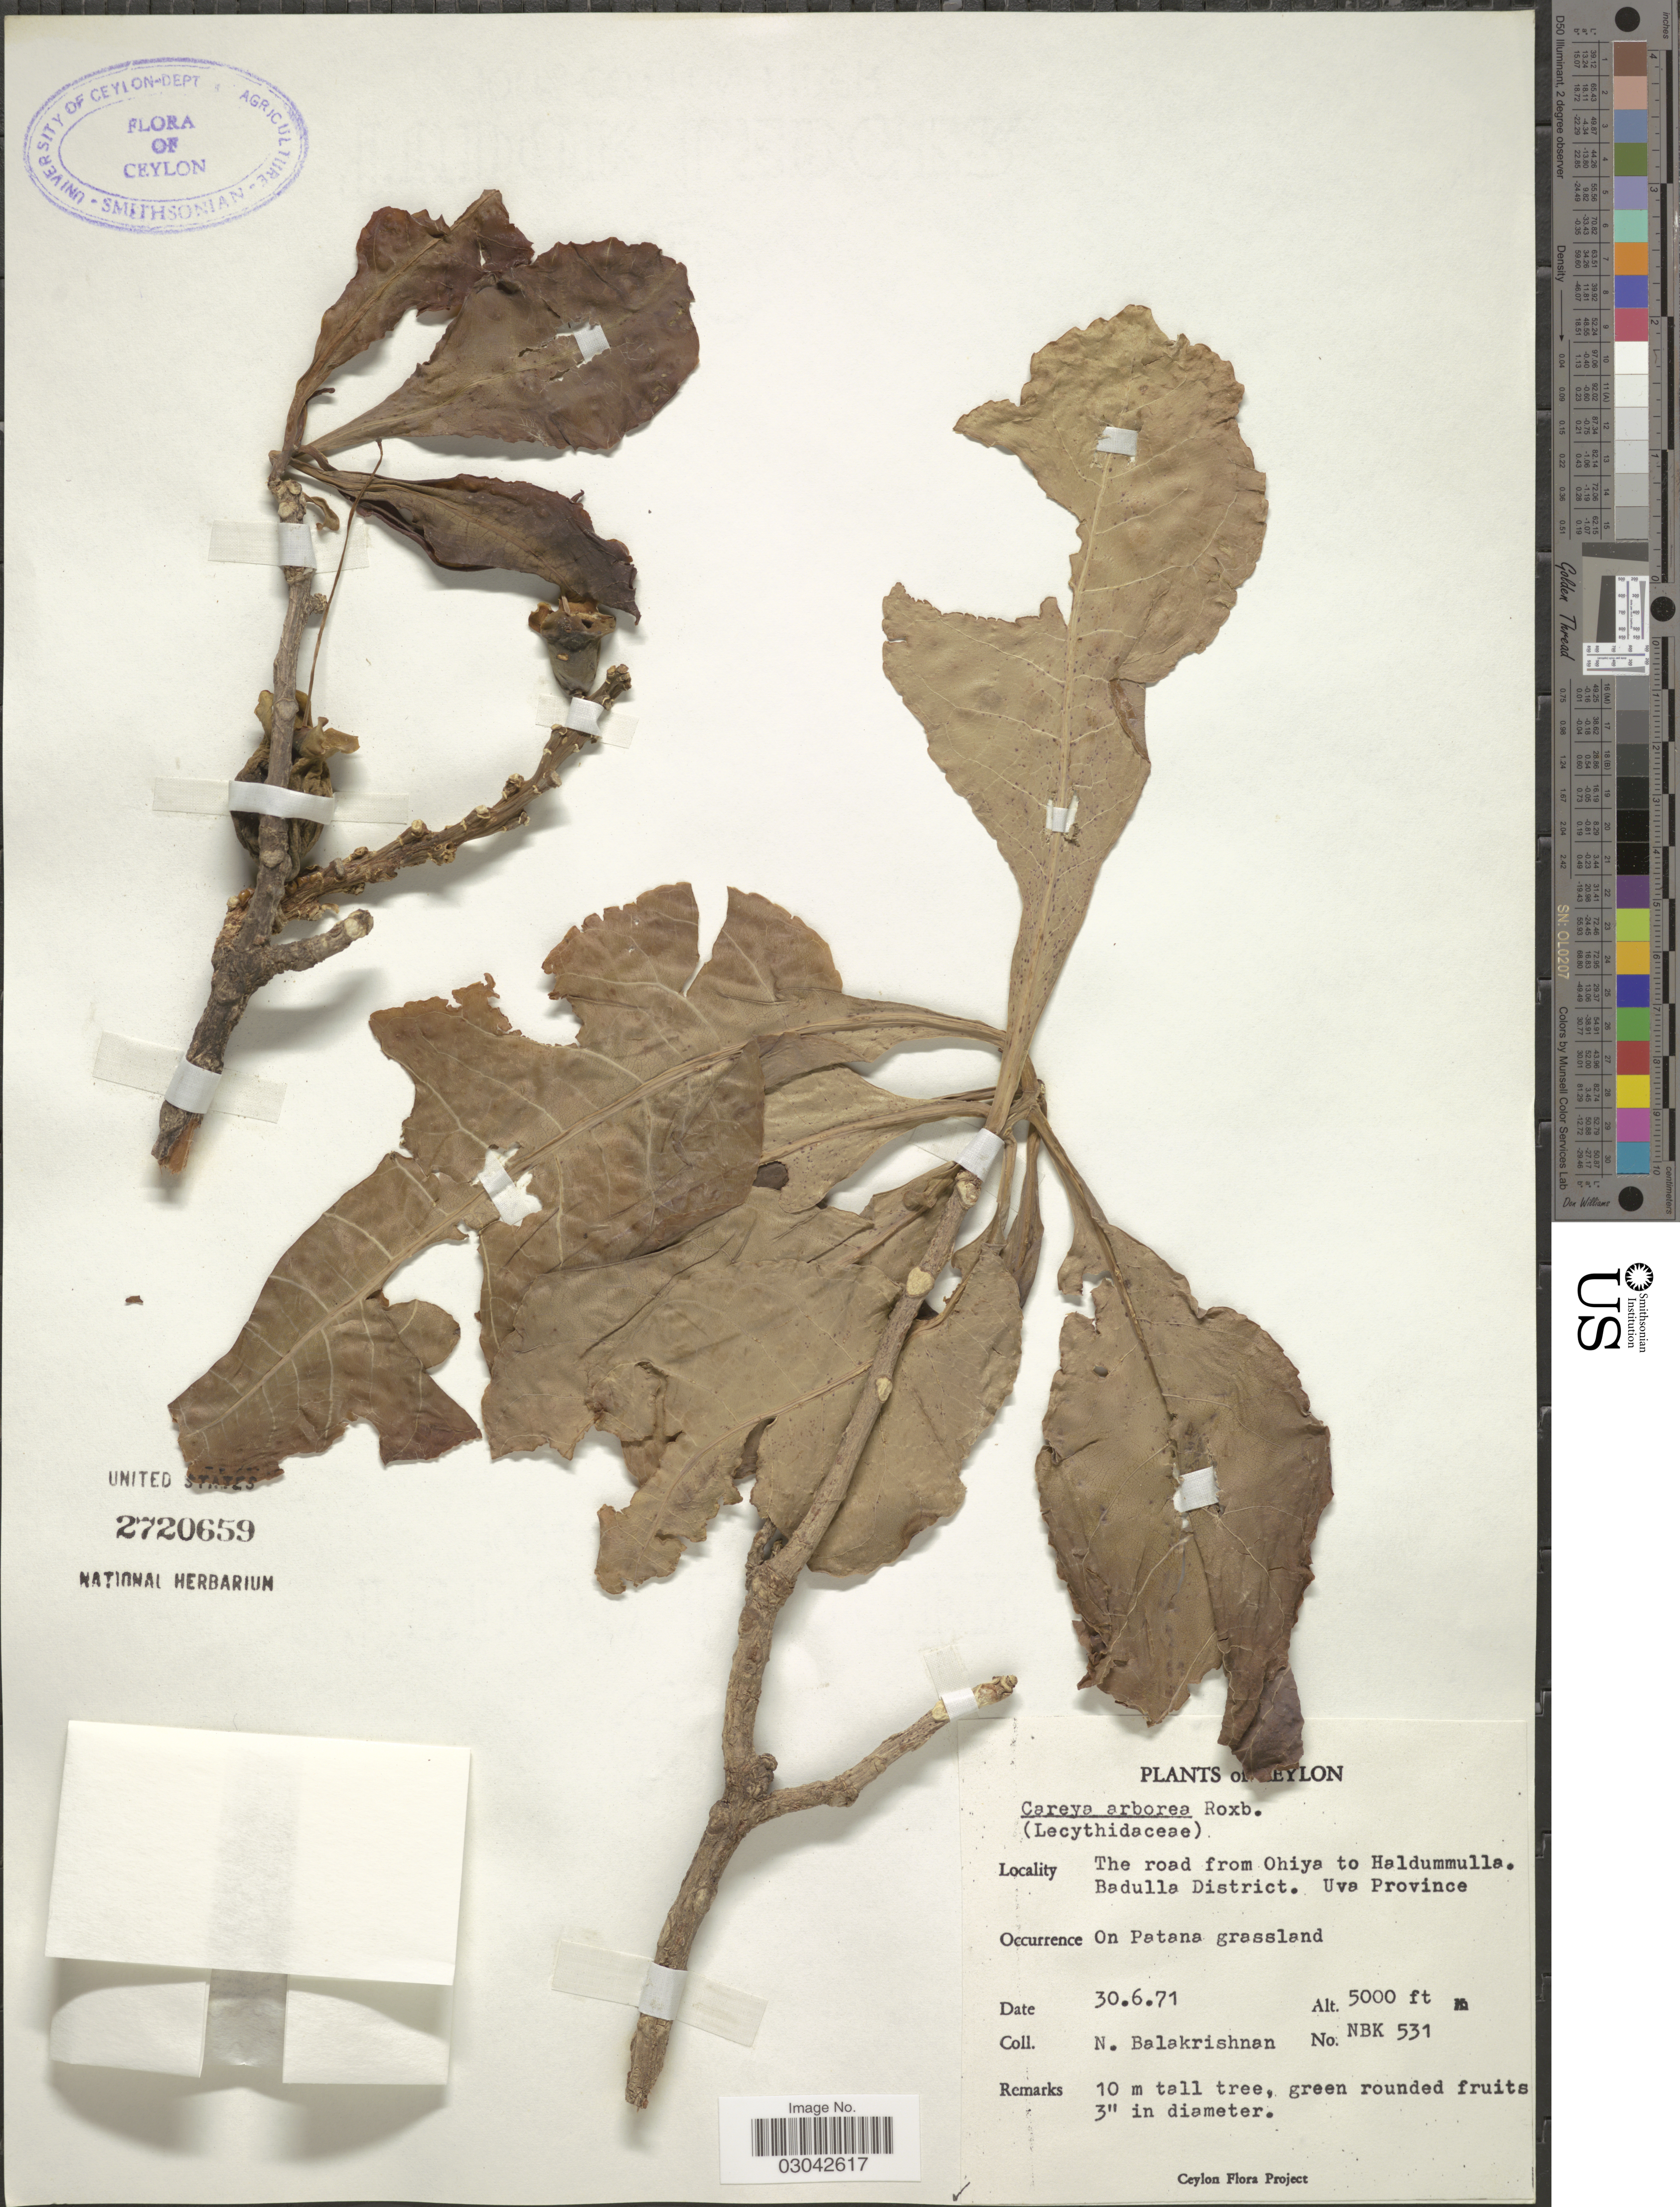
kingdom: Plantae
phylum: Tracheophyta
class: Magnoliopsida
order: Ericales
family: Lecythidaceae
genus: Careya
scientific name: Careya arborea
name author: Roxb.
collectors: N. Balakrishnan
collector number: NBK 531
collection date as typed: Transcribed d/m/y: 30/6/71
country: Sri Lanka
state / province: Uva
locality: Ceylon. The road from Ohiya to Haldummulla. Badulla District.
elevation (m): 1524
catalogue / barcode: US 2720659